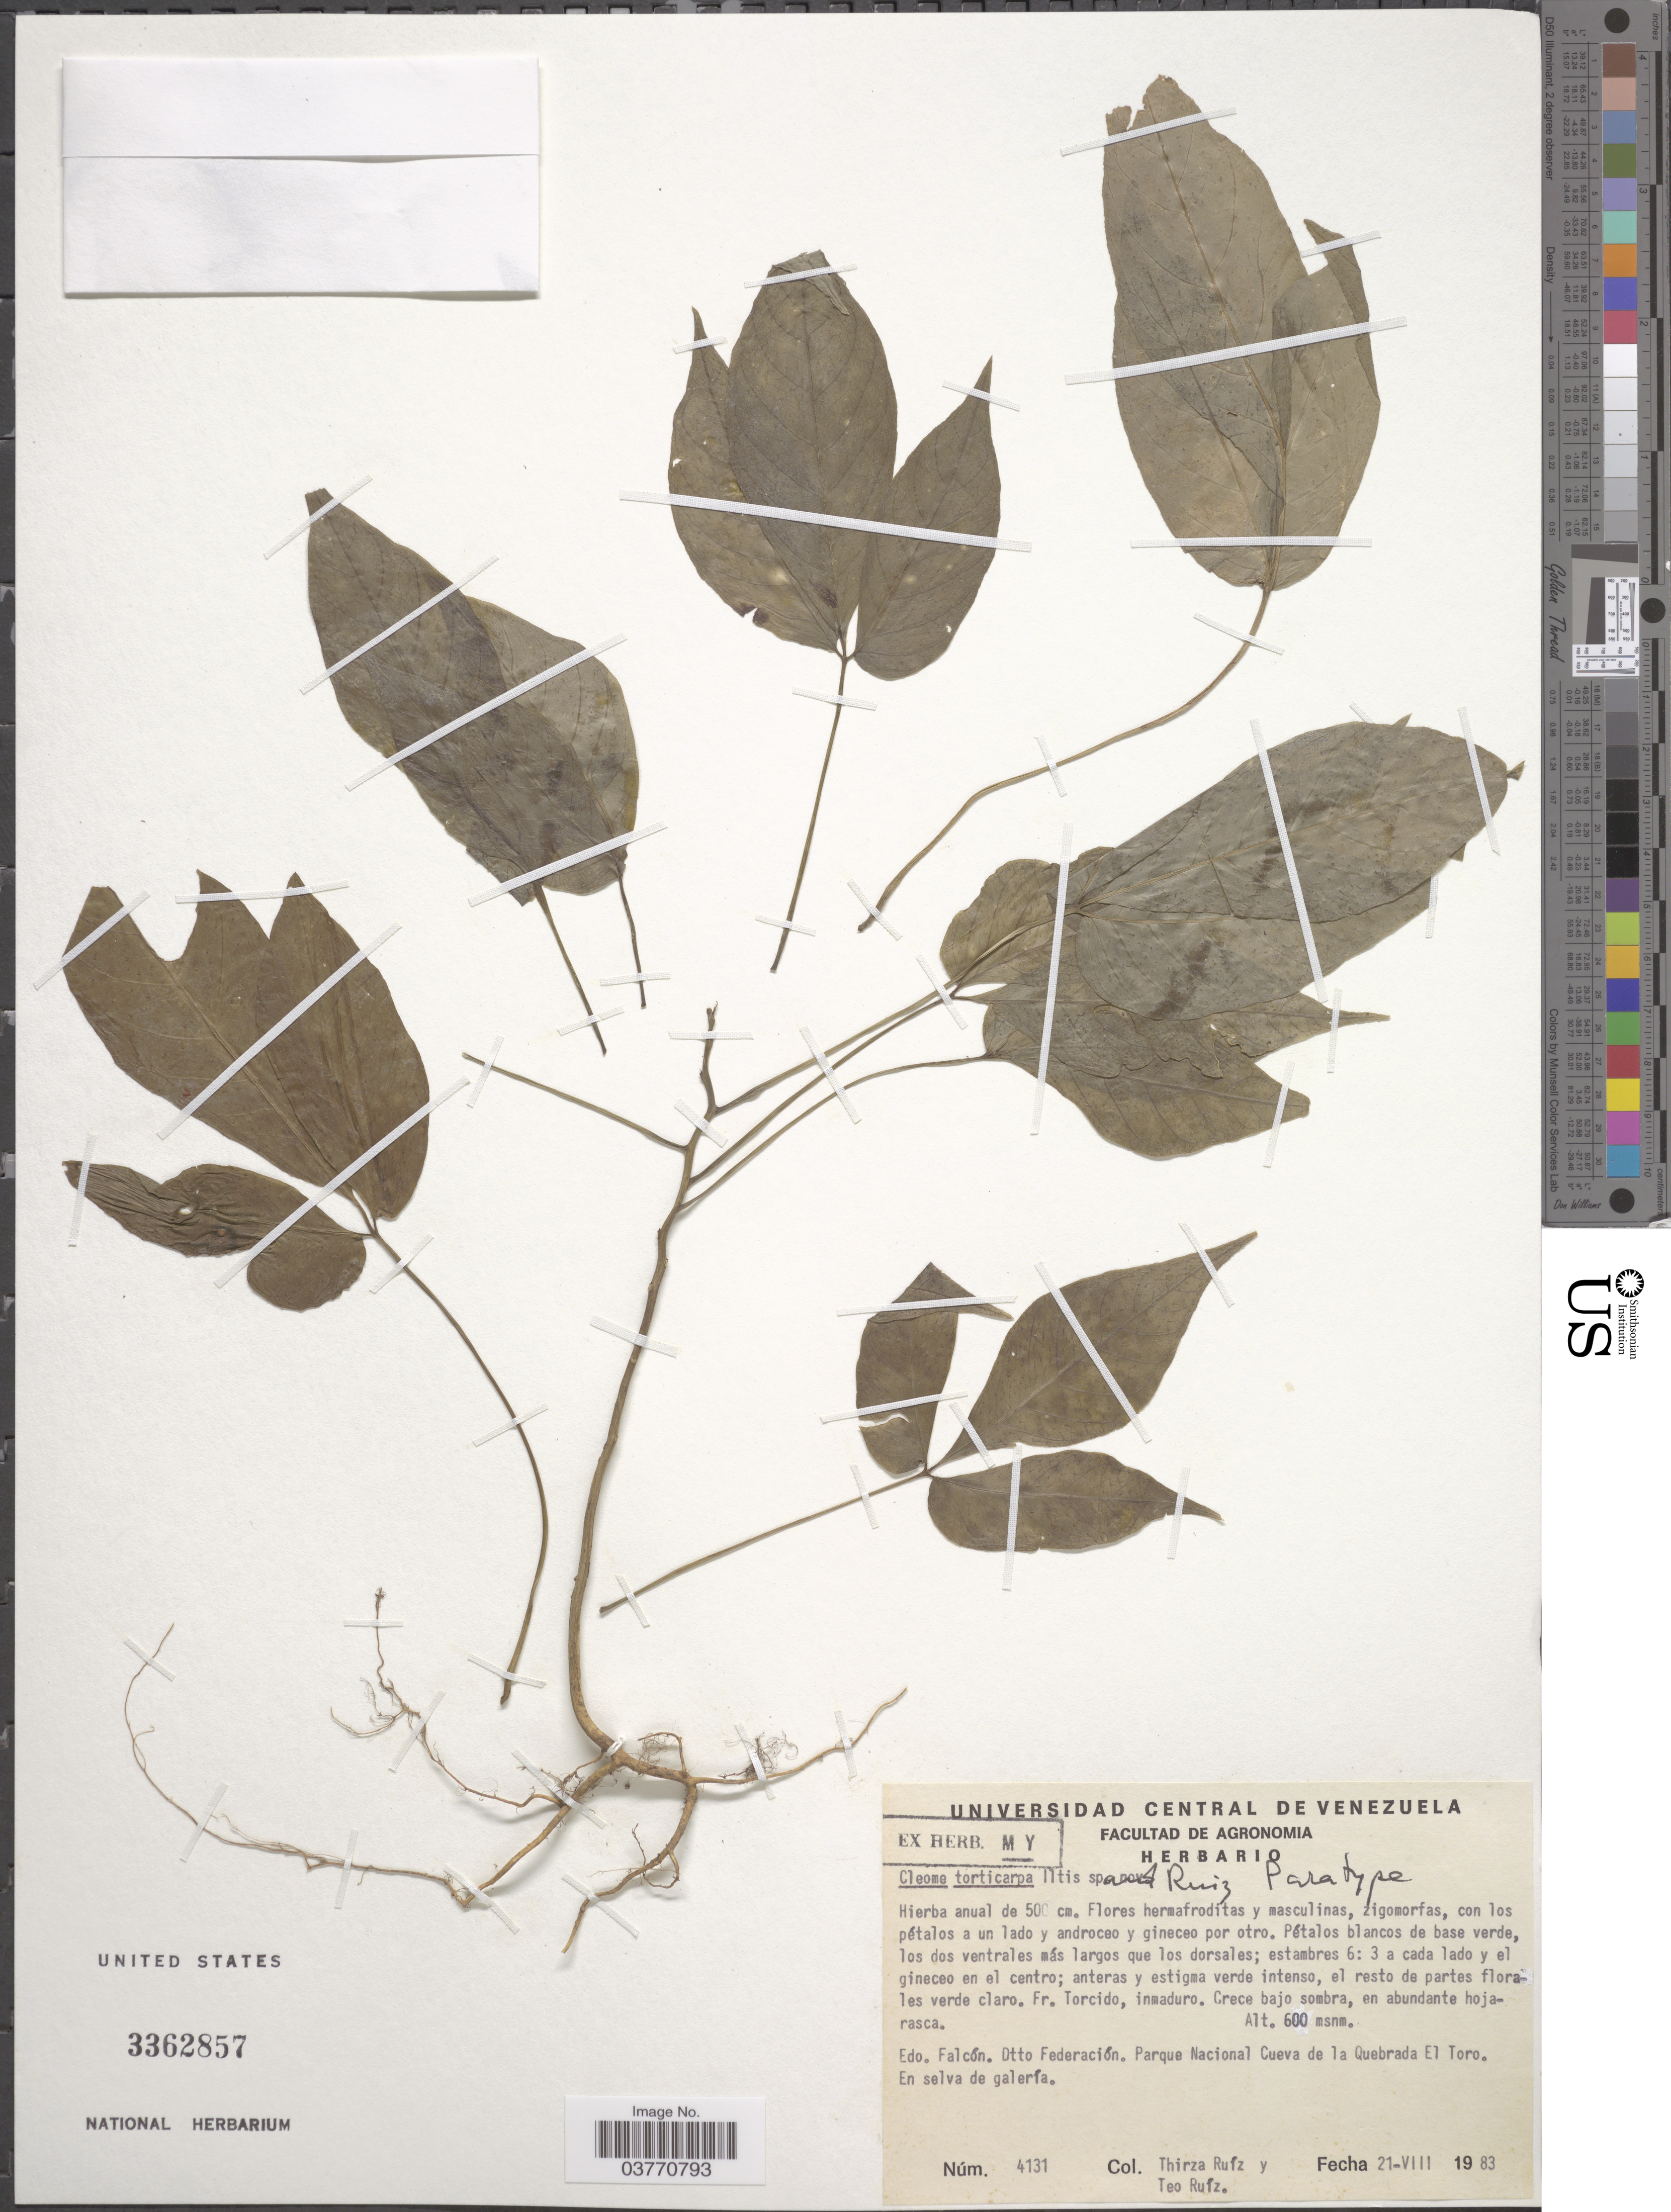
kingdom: Plantae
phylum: Tracheophyta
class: Magnoliopsida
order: Brassicales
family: Cleomaceae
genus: Tarenaya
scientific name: Tarenaya torticarpa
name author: (Iltis & T. Ruíz) Soares Neto & Roalson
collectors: T. Ruíz & T. Ruíz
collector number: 4131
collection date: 1983-08-21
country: Venezuela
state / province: Falcon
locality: Edo. Falcón. Dtto Federación. Parque Nacional Cueva de la Quebrada El Toro.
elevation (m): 600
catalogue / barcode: US 3362857